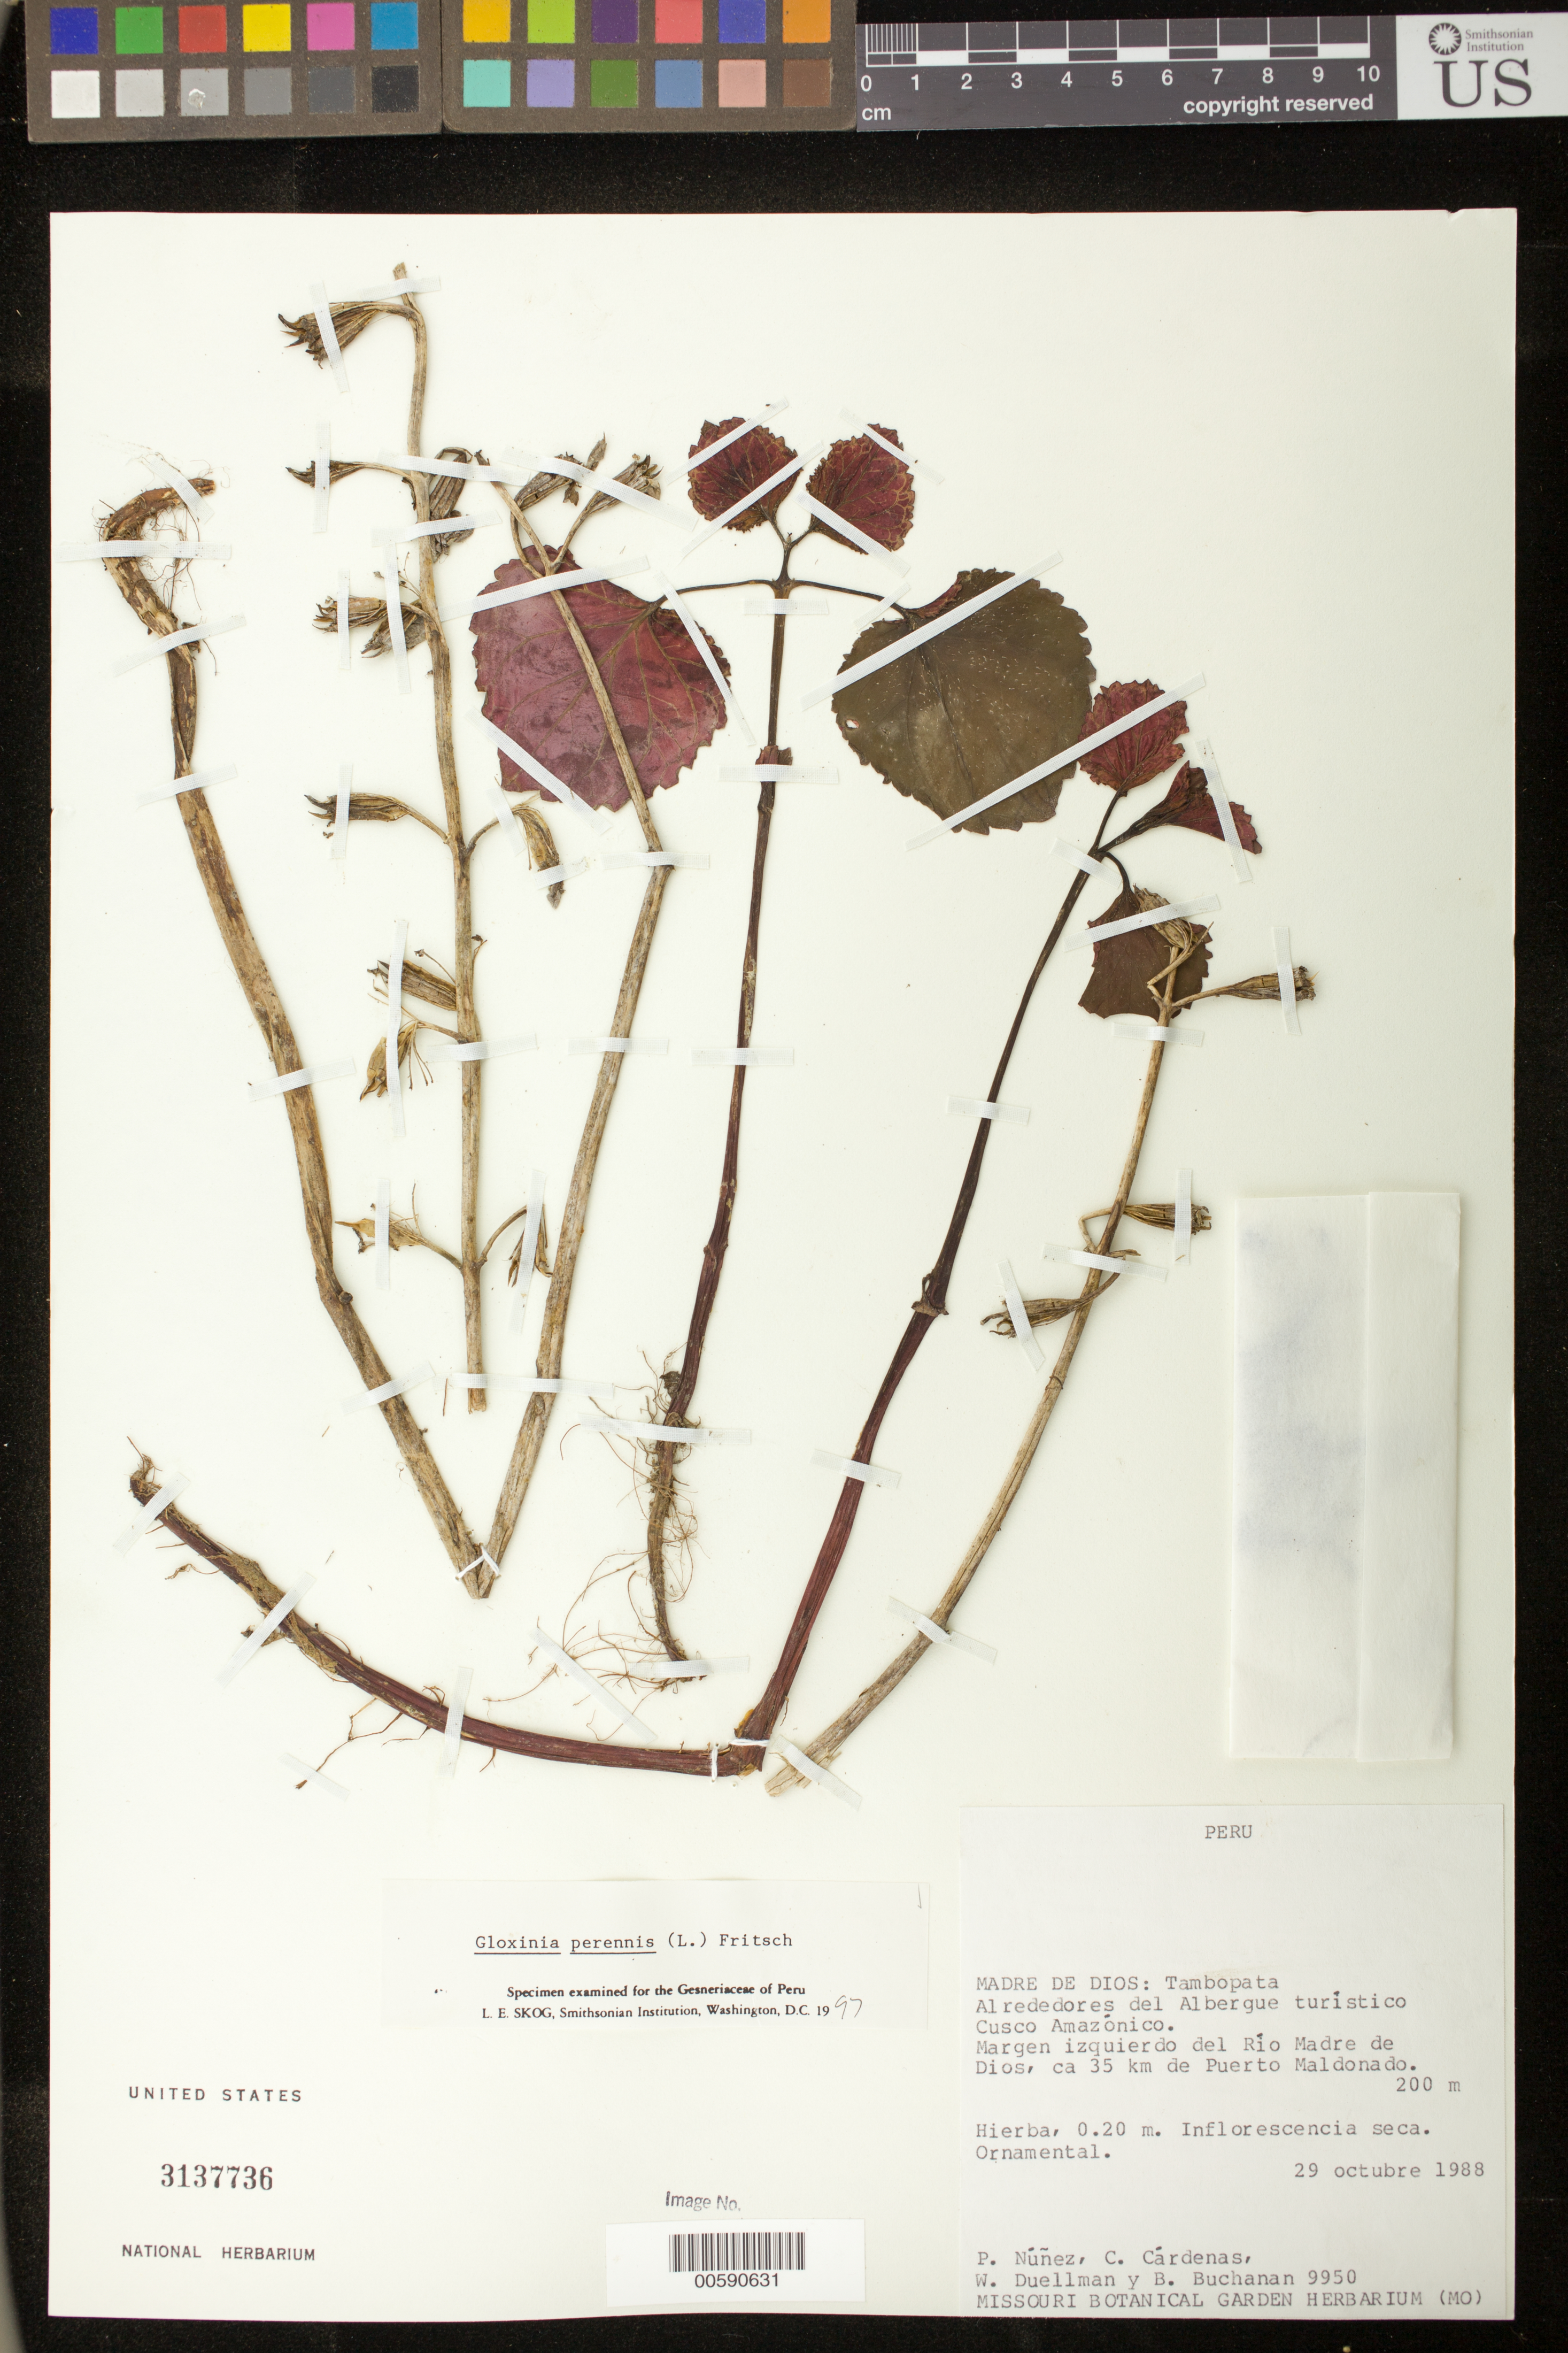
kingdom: Plantae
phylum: Tracheophyta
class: Magnoliopsida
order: Lamiales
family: Gesneriaceae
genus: Gloxinia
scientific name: Gloxinia perennis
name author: (L.) Fritsch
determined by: Skog, Laurence E.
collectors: P. Núñez V., C. Cardenas, W. Duellman & B. Buchanan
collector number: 9950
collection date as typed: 29 Oct 1988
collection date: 1988-10-29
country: Peru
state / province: Madre de Dios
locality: Tambopata; alrededores del Albergue turístico Cusco Amazónico, margen izquierdo del Río Madre de Dios, ca. 35 km de Puerto Maldonado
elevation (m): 200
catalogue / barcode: US 3137736